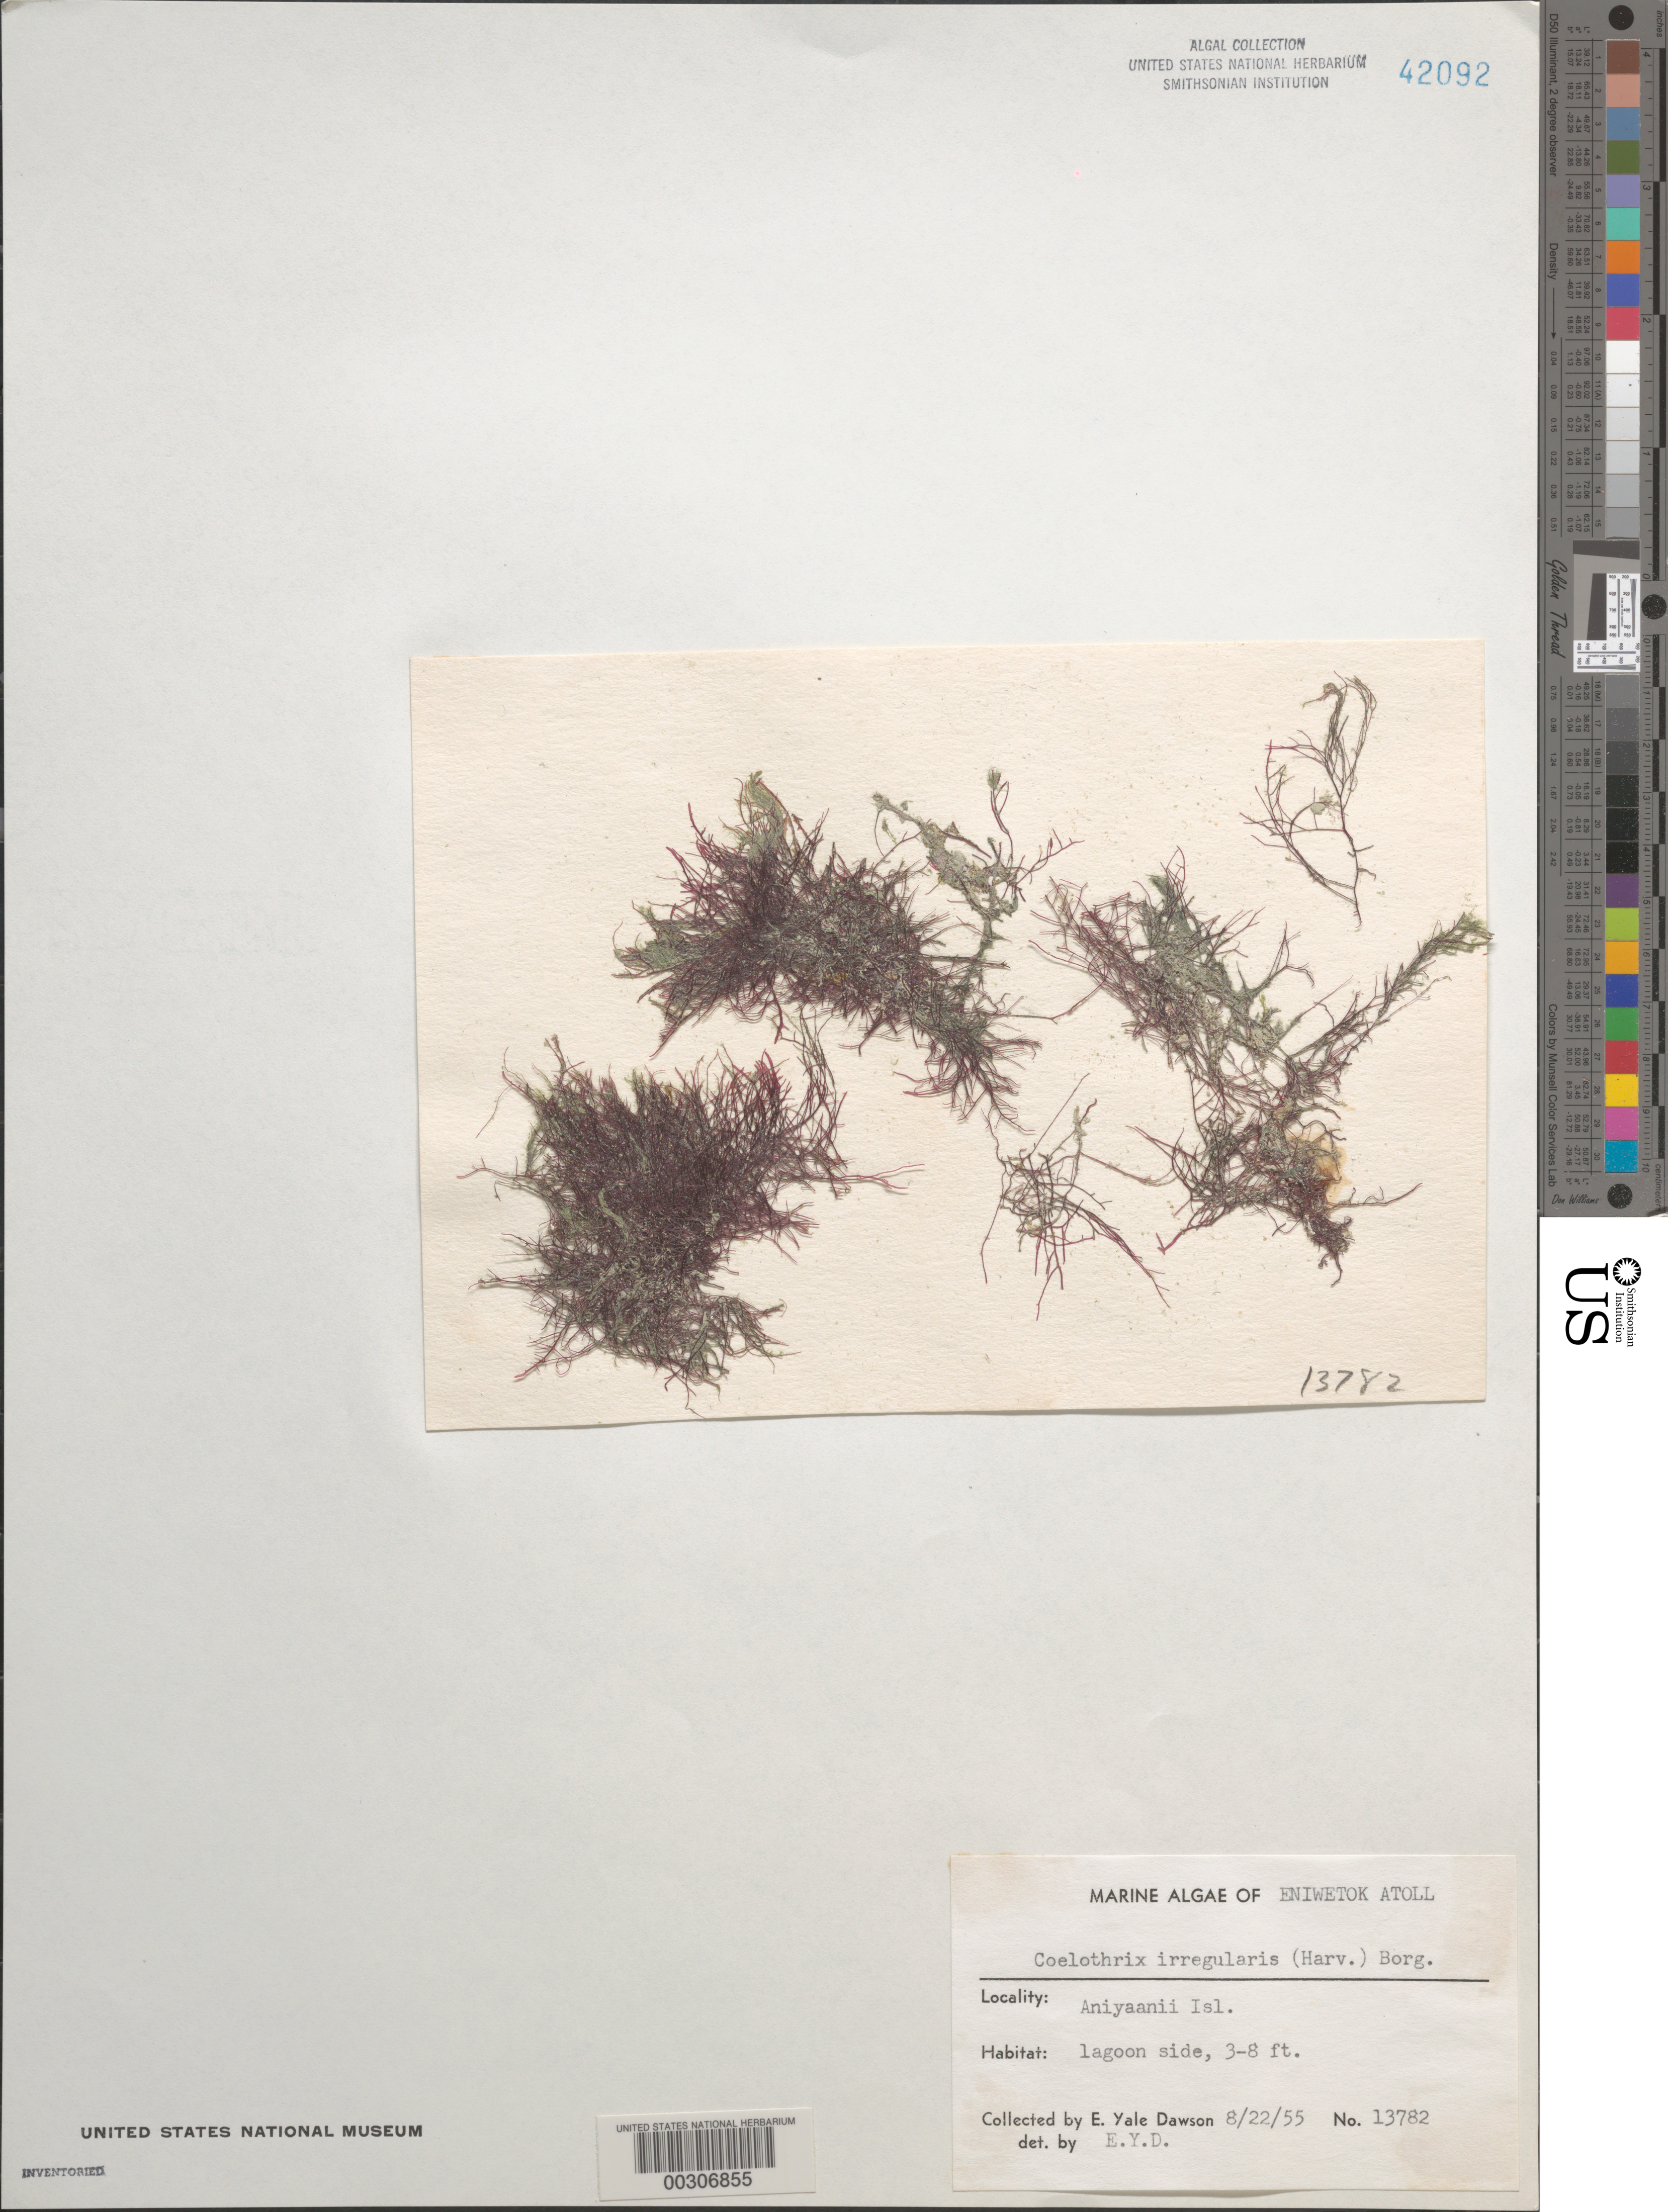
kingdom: Plantae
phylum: Rhodophyta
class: Florideophyceae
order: Rhodymeniales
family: Champiaceae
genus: Coelothrix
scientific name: Coelothrix irregularis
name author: (Harv.) Børgesen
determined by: Dawson, E. Y.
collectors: E. Y. Dawson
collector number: EYD 13782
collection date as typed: August 22, 1955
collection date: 1955-08-22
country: Marshall Islands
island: Enewetak [Eniwetok] Atoll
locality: Aniyaanii Island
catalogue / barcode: US 42092